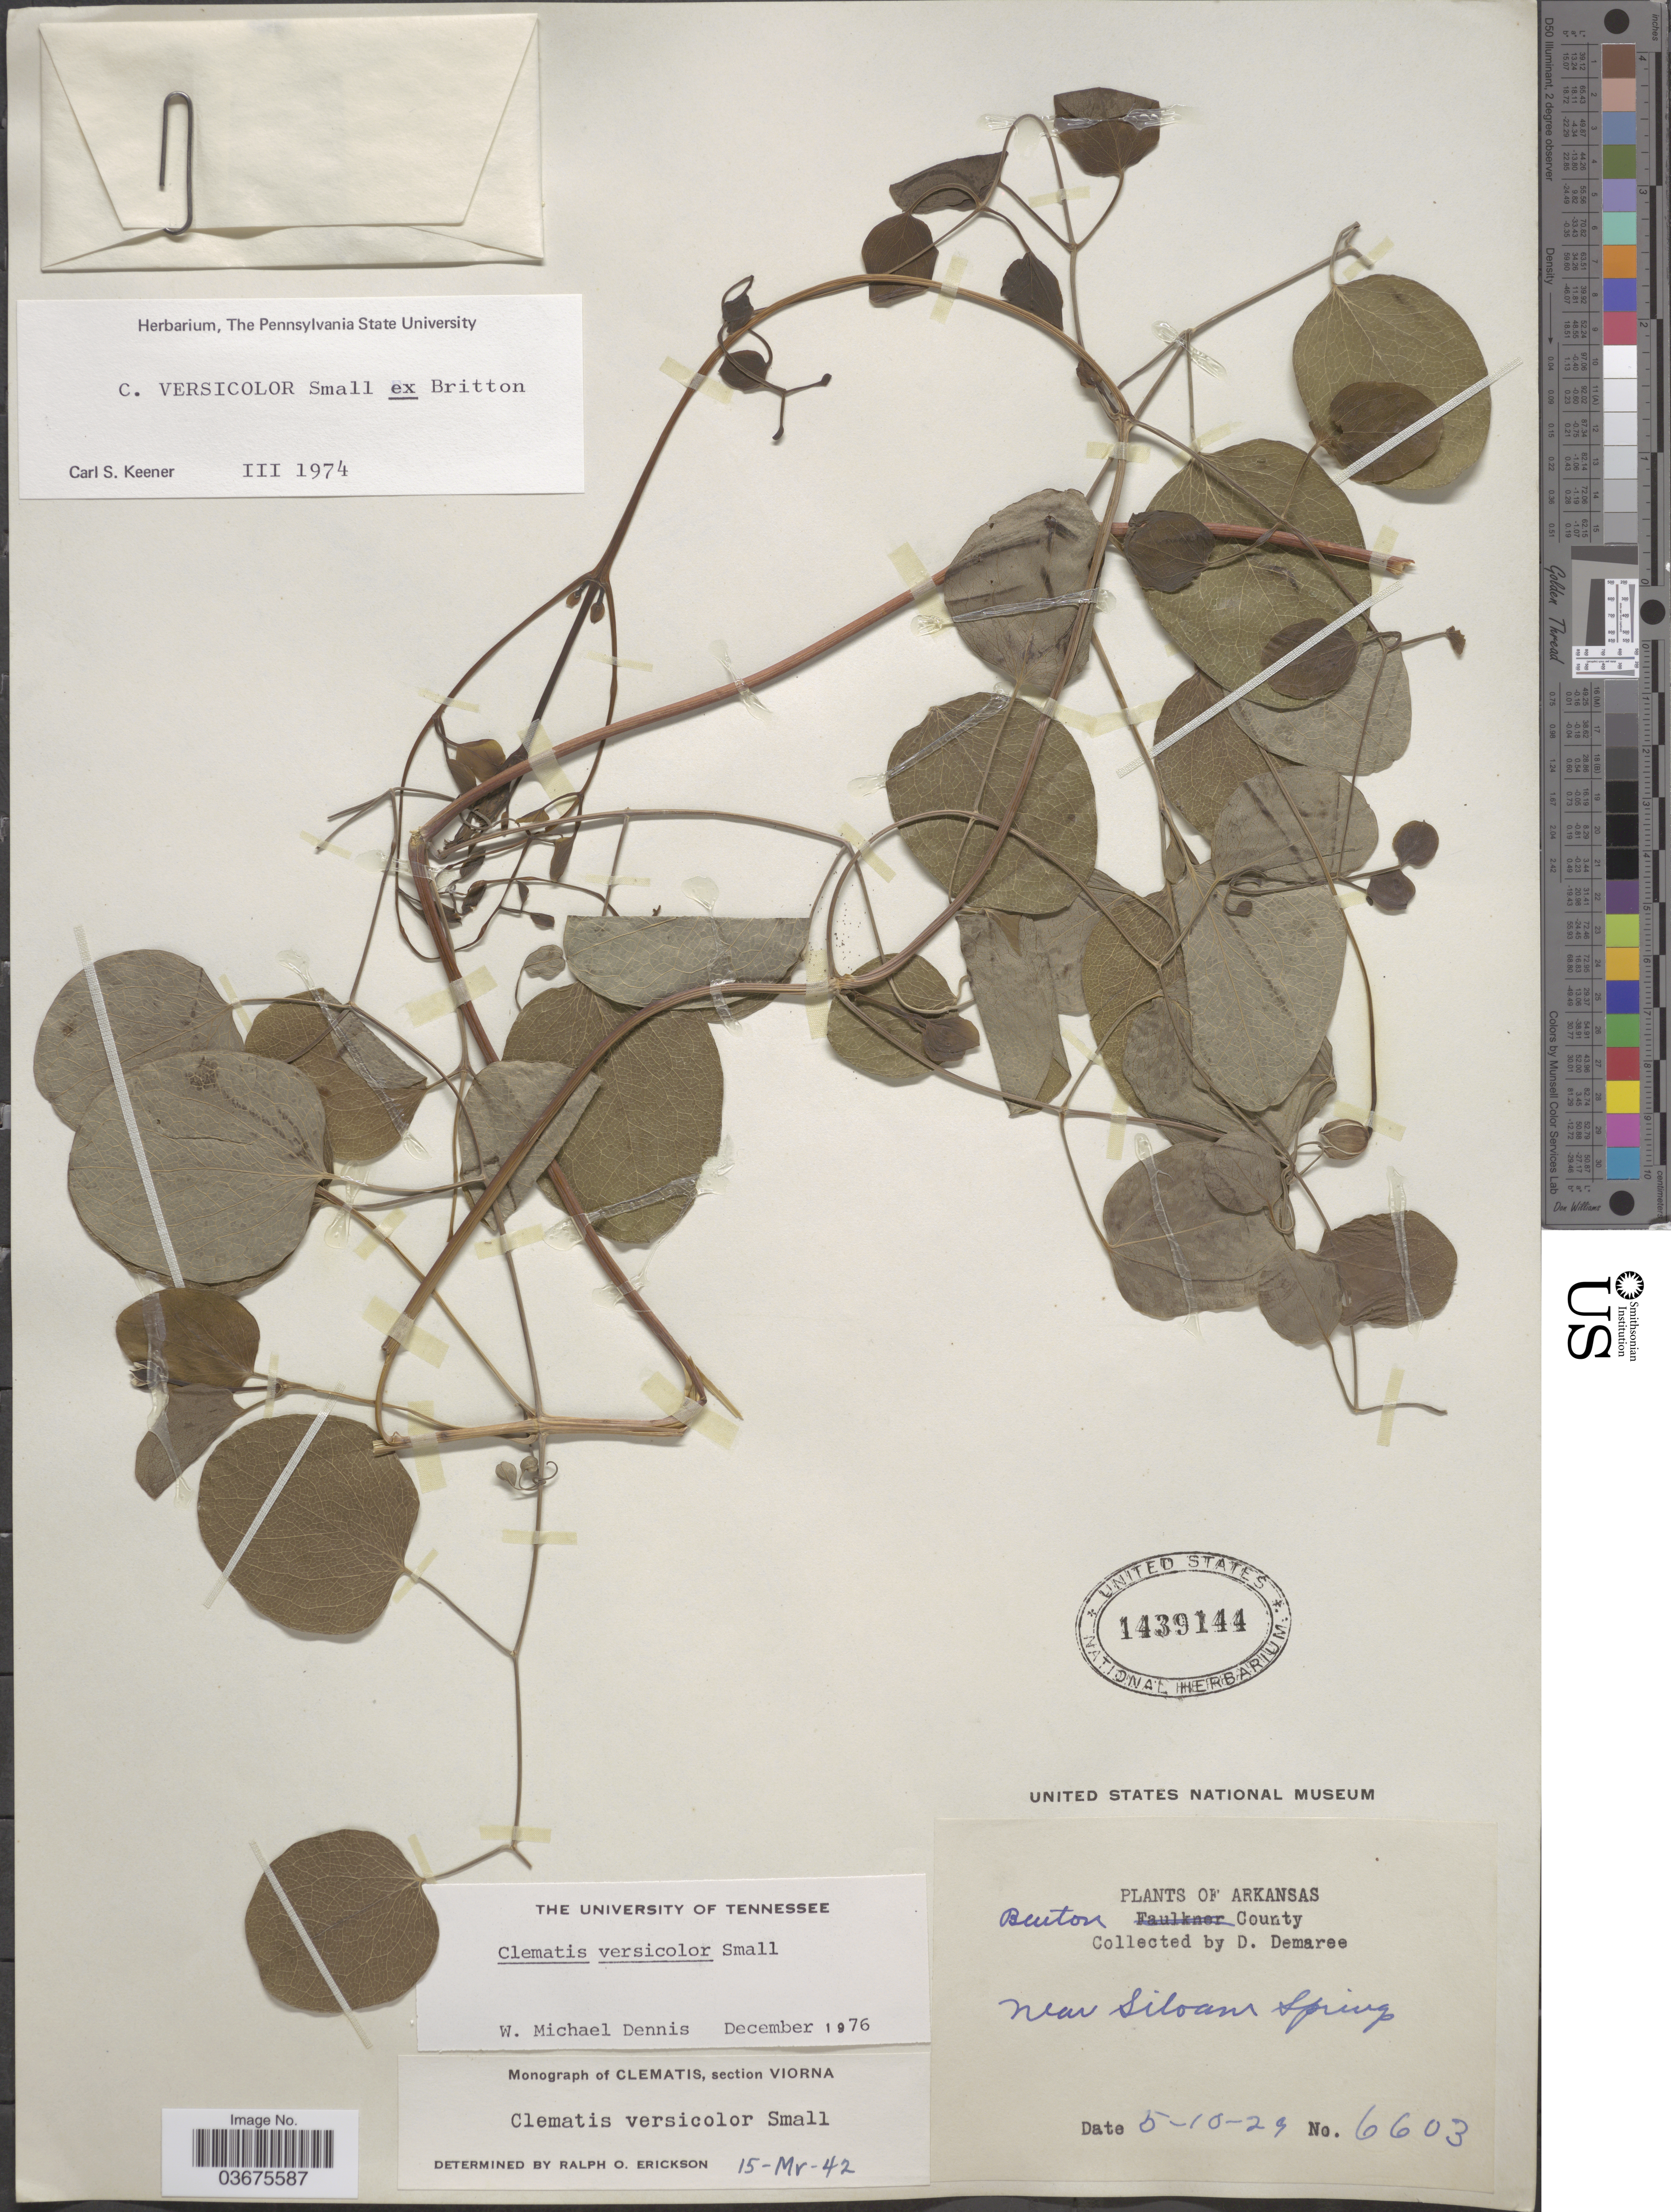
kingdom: Plantae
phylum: Tracheophyta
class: Magnoliopsida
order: Ranunculales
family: Ranunculaceae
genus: Clematis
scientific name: Clematis versicolor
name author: Small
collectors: D. Demaree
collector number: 6603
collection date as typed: Transcribed d/m/y: 10/5/29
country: United States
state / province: Arkansas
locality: Benton County. Near Siloans Springs.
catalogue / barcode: US 1439144